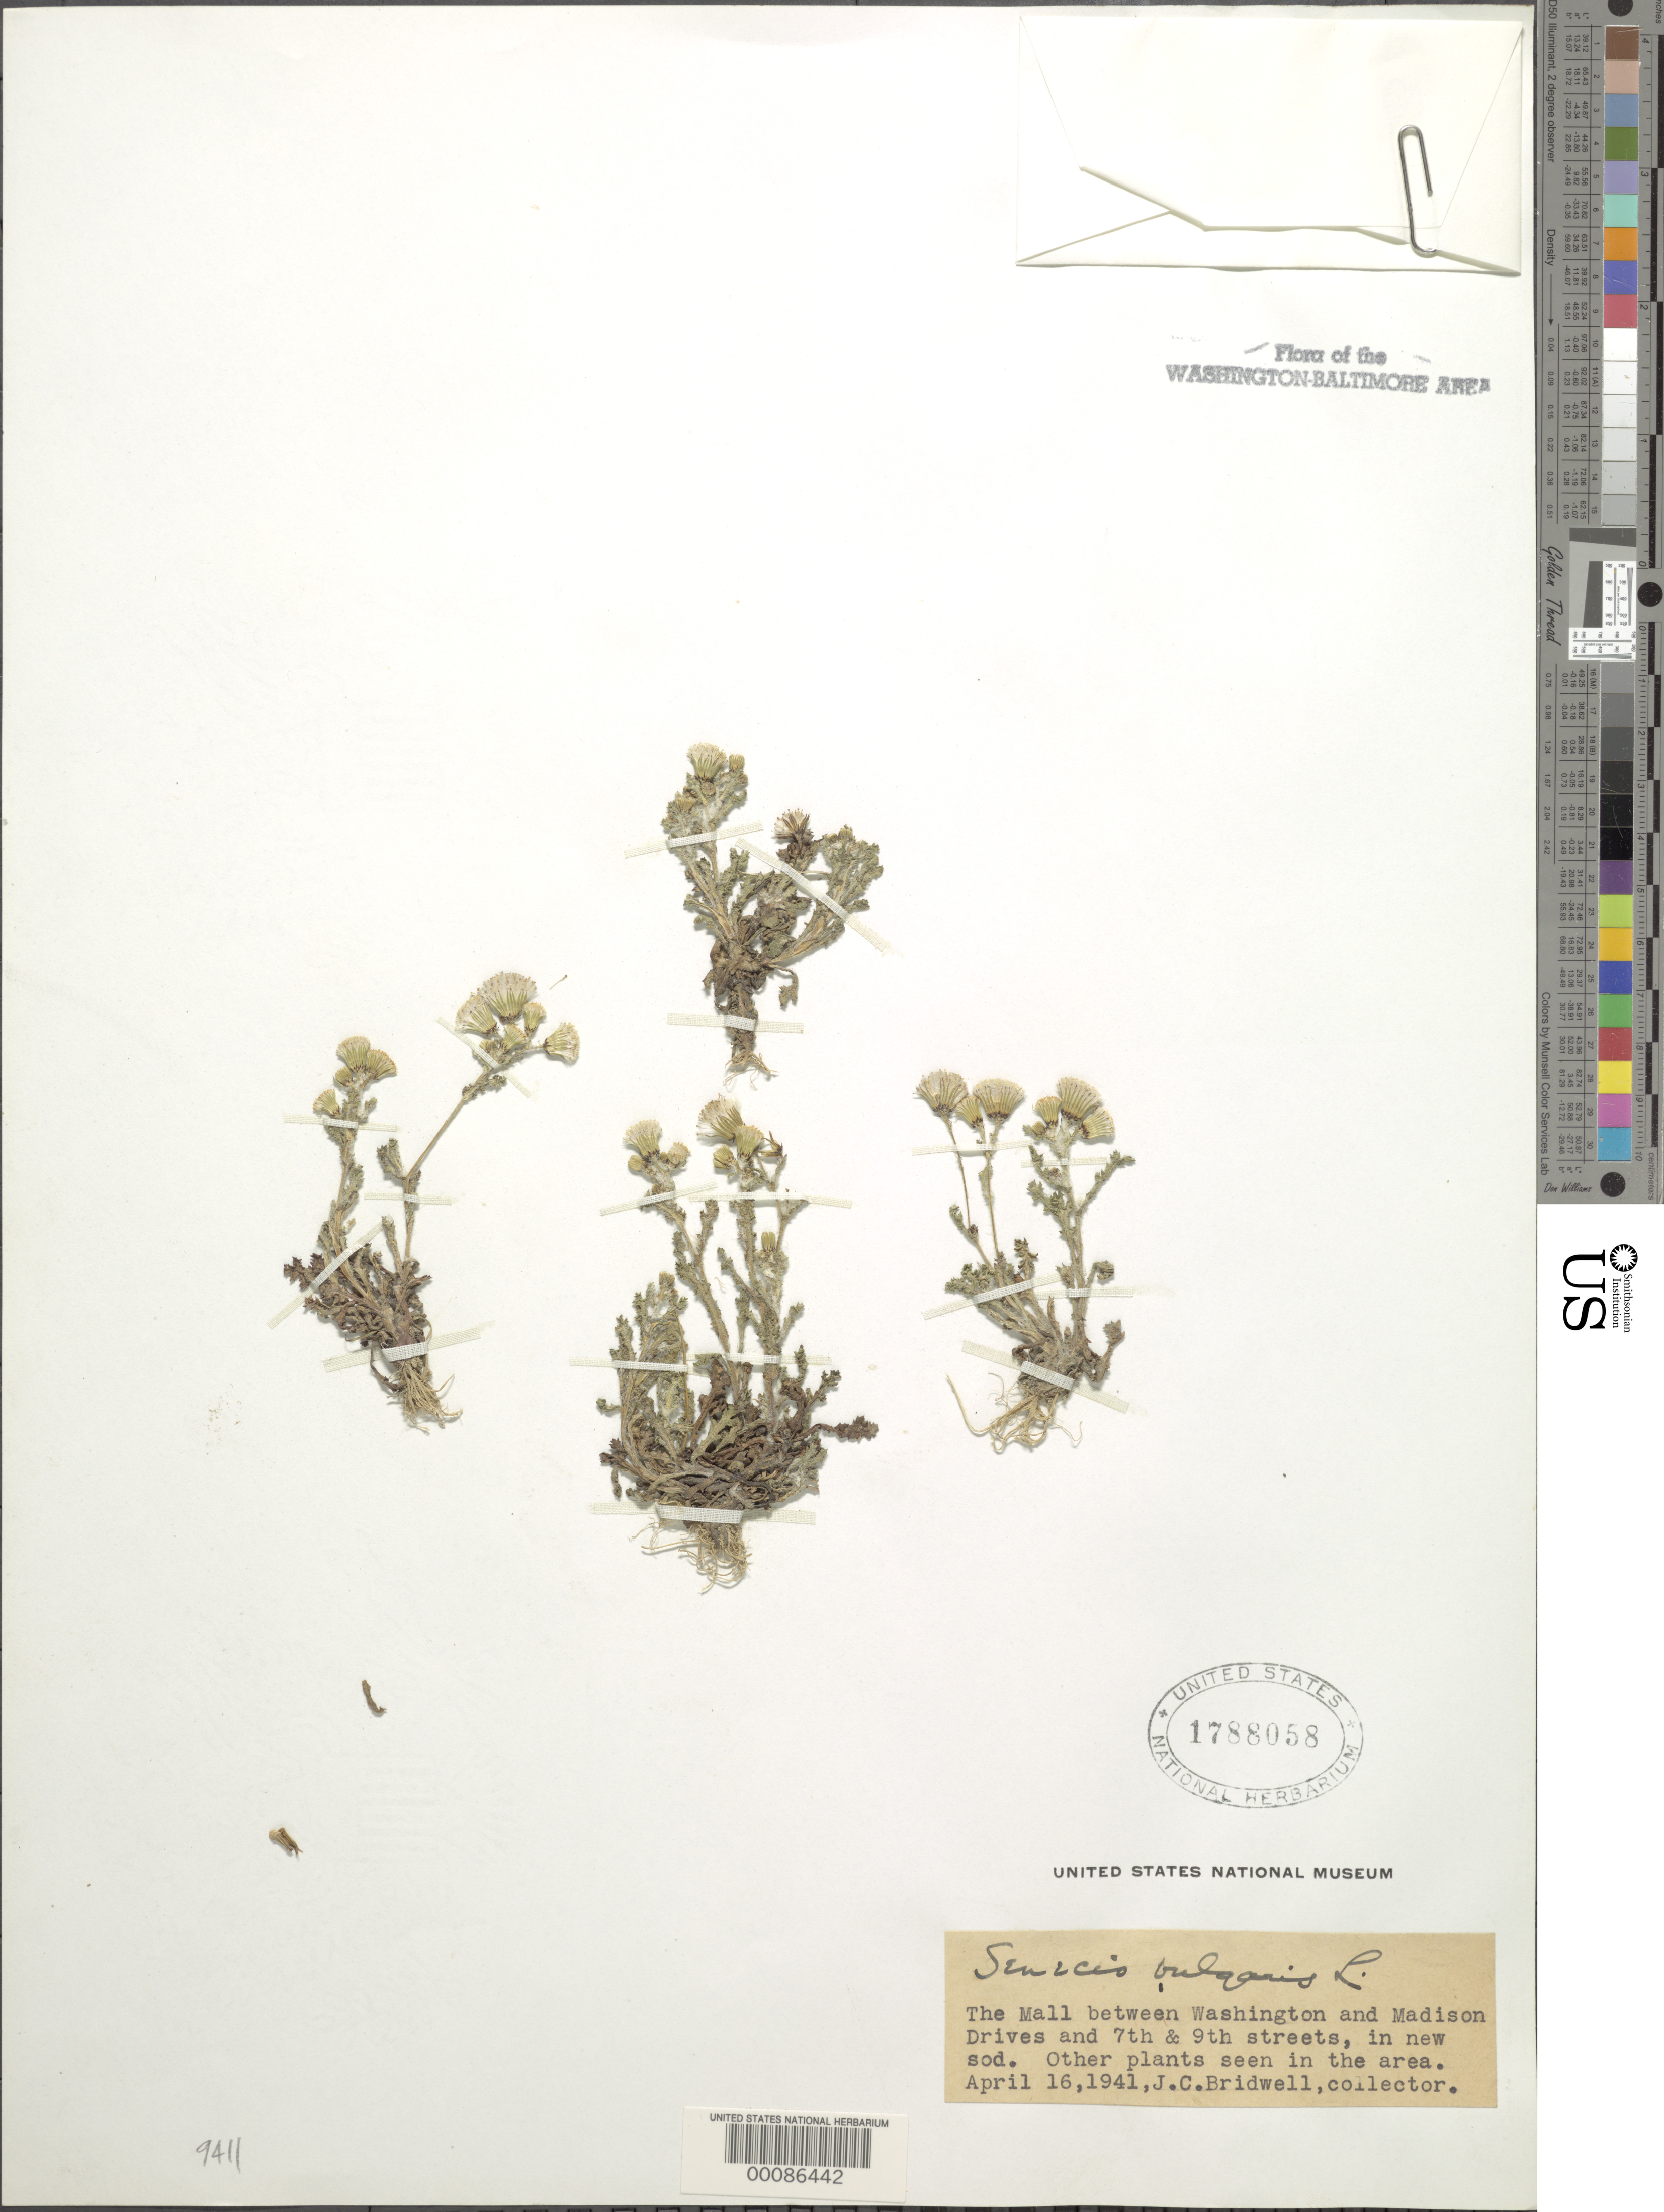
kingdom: Plantae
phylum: Tracheophyta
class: Magnoliopsida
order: Asterales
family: Asteraceae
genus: Senecio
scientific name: Senecio vulgaris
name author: L.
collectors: J. Bridwell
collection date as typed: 16 Apr 1941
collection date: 1941-04-16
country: United States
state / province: District of Columbia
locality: The Mall between Washington and Madison Drives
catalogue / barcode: US 1788058